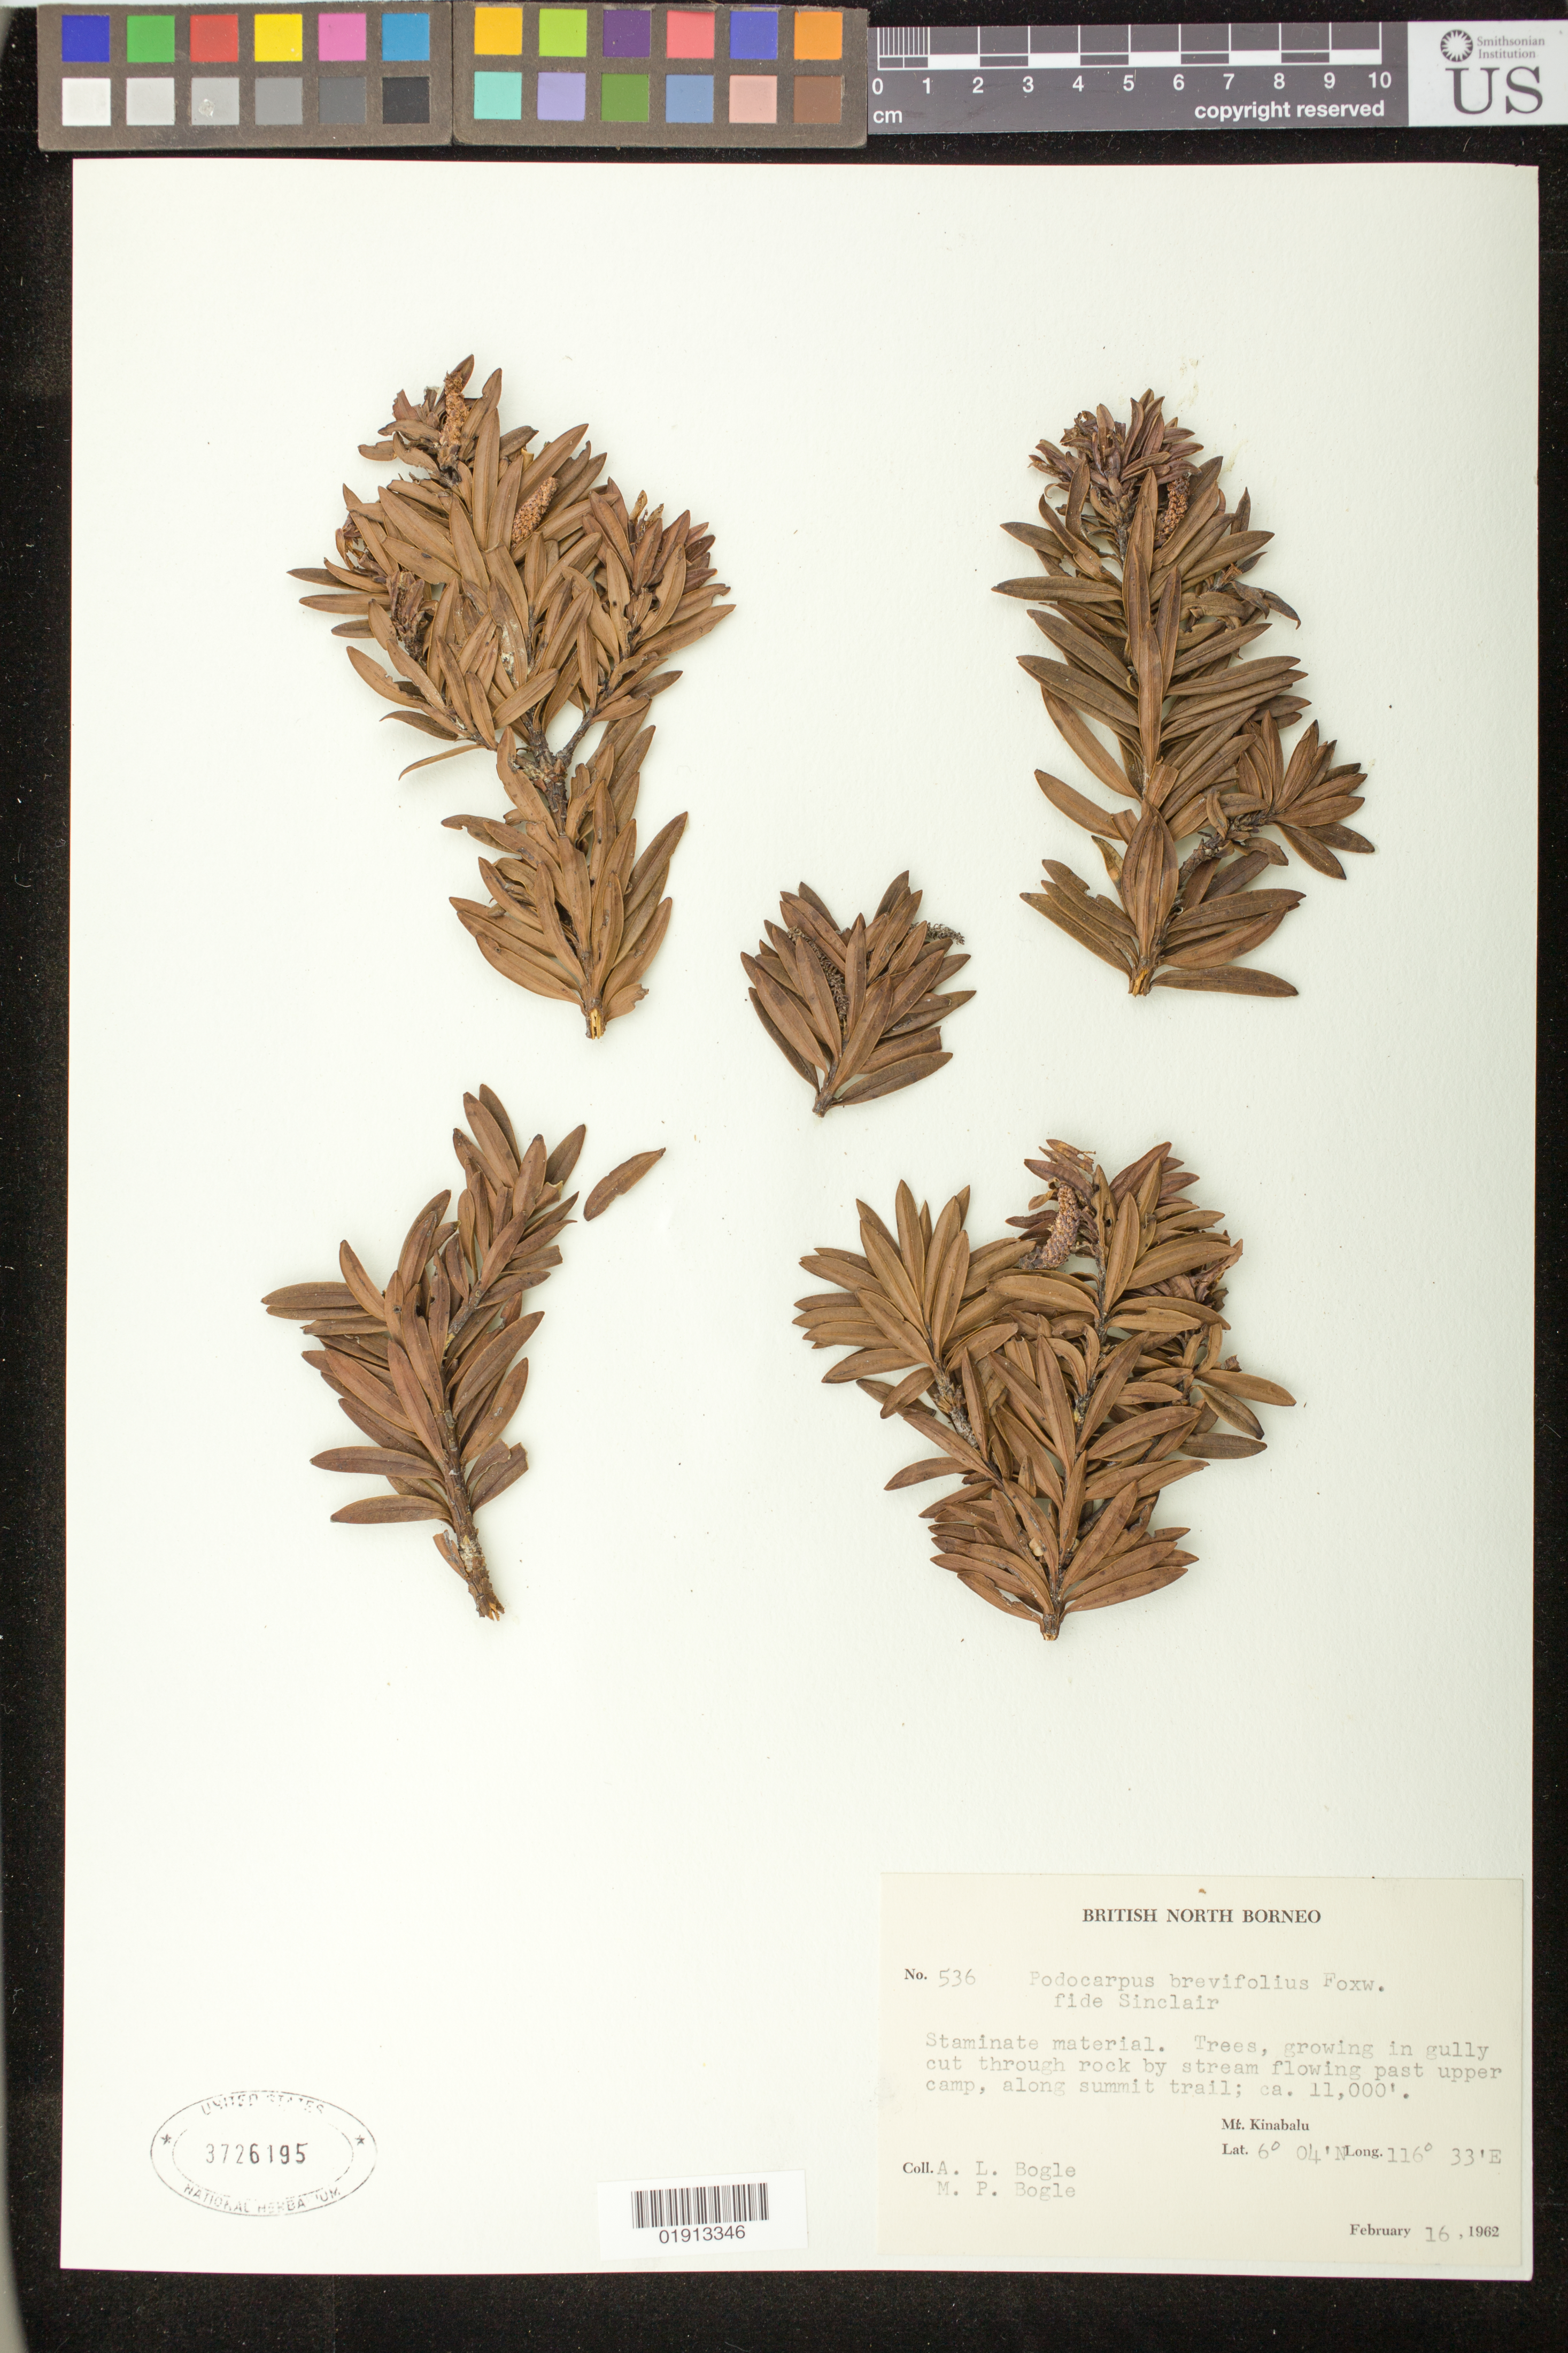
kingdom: Plantae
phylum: Tracheophyta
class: Pinopsida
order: Pinales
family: Podocarpaceae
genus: Podocarpus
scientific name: Podocarpus brevifolius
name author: (Stapf) Foxw.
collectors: Bogle, A.L. & M. Bogle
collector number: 536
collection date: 1962-02-16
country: Malaysia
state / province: Sabah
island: Borneo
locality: British North Borneo, Mt Kinabalu, in gully cut through rock by stream flowing past upper camp, along summit trail.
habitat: Growing in gully cut through rock by stream flowing past upper camp.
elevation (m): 3353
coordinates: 6 04 N, 116 33 E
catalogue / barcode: US 3726195